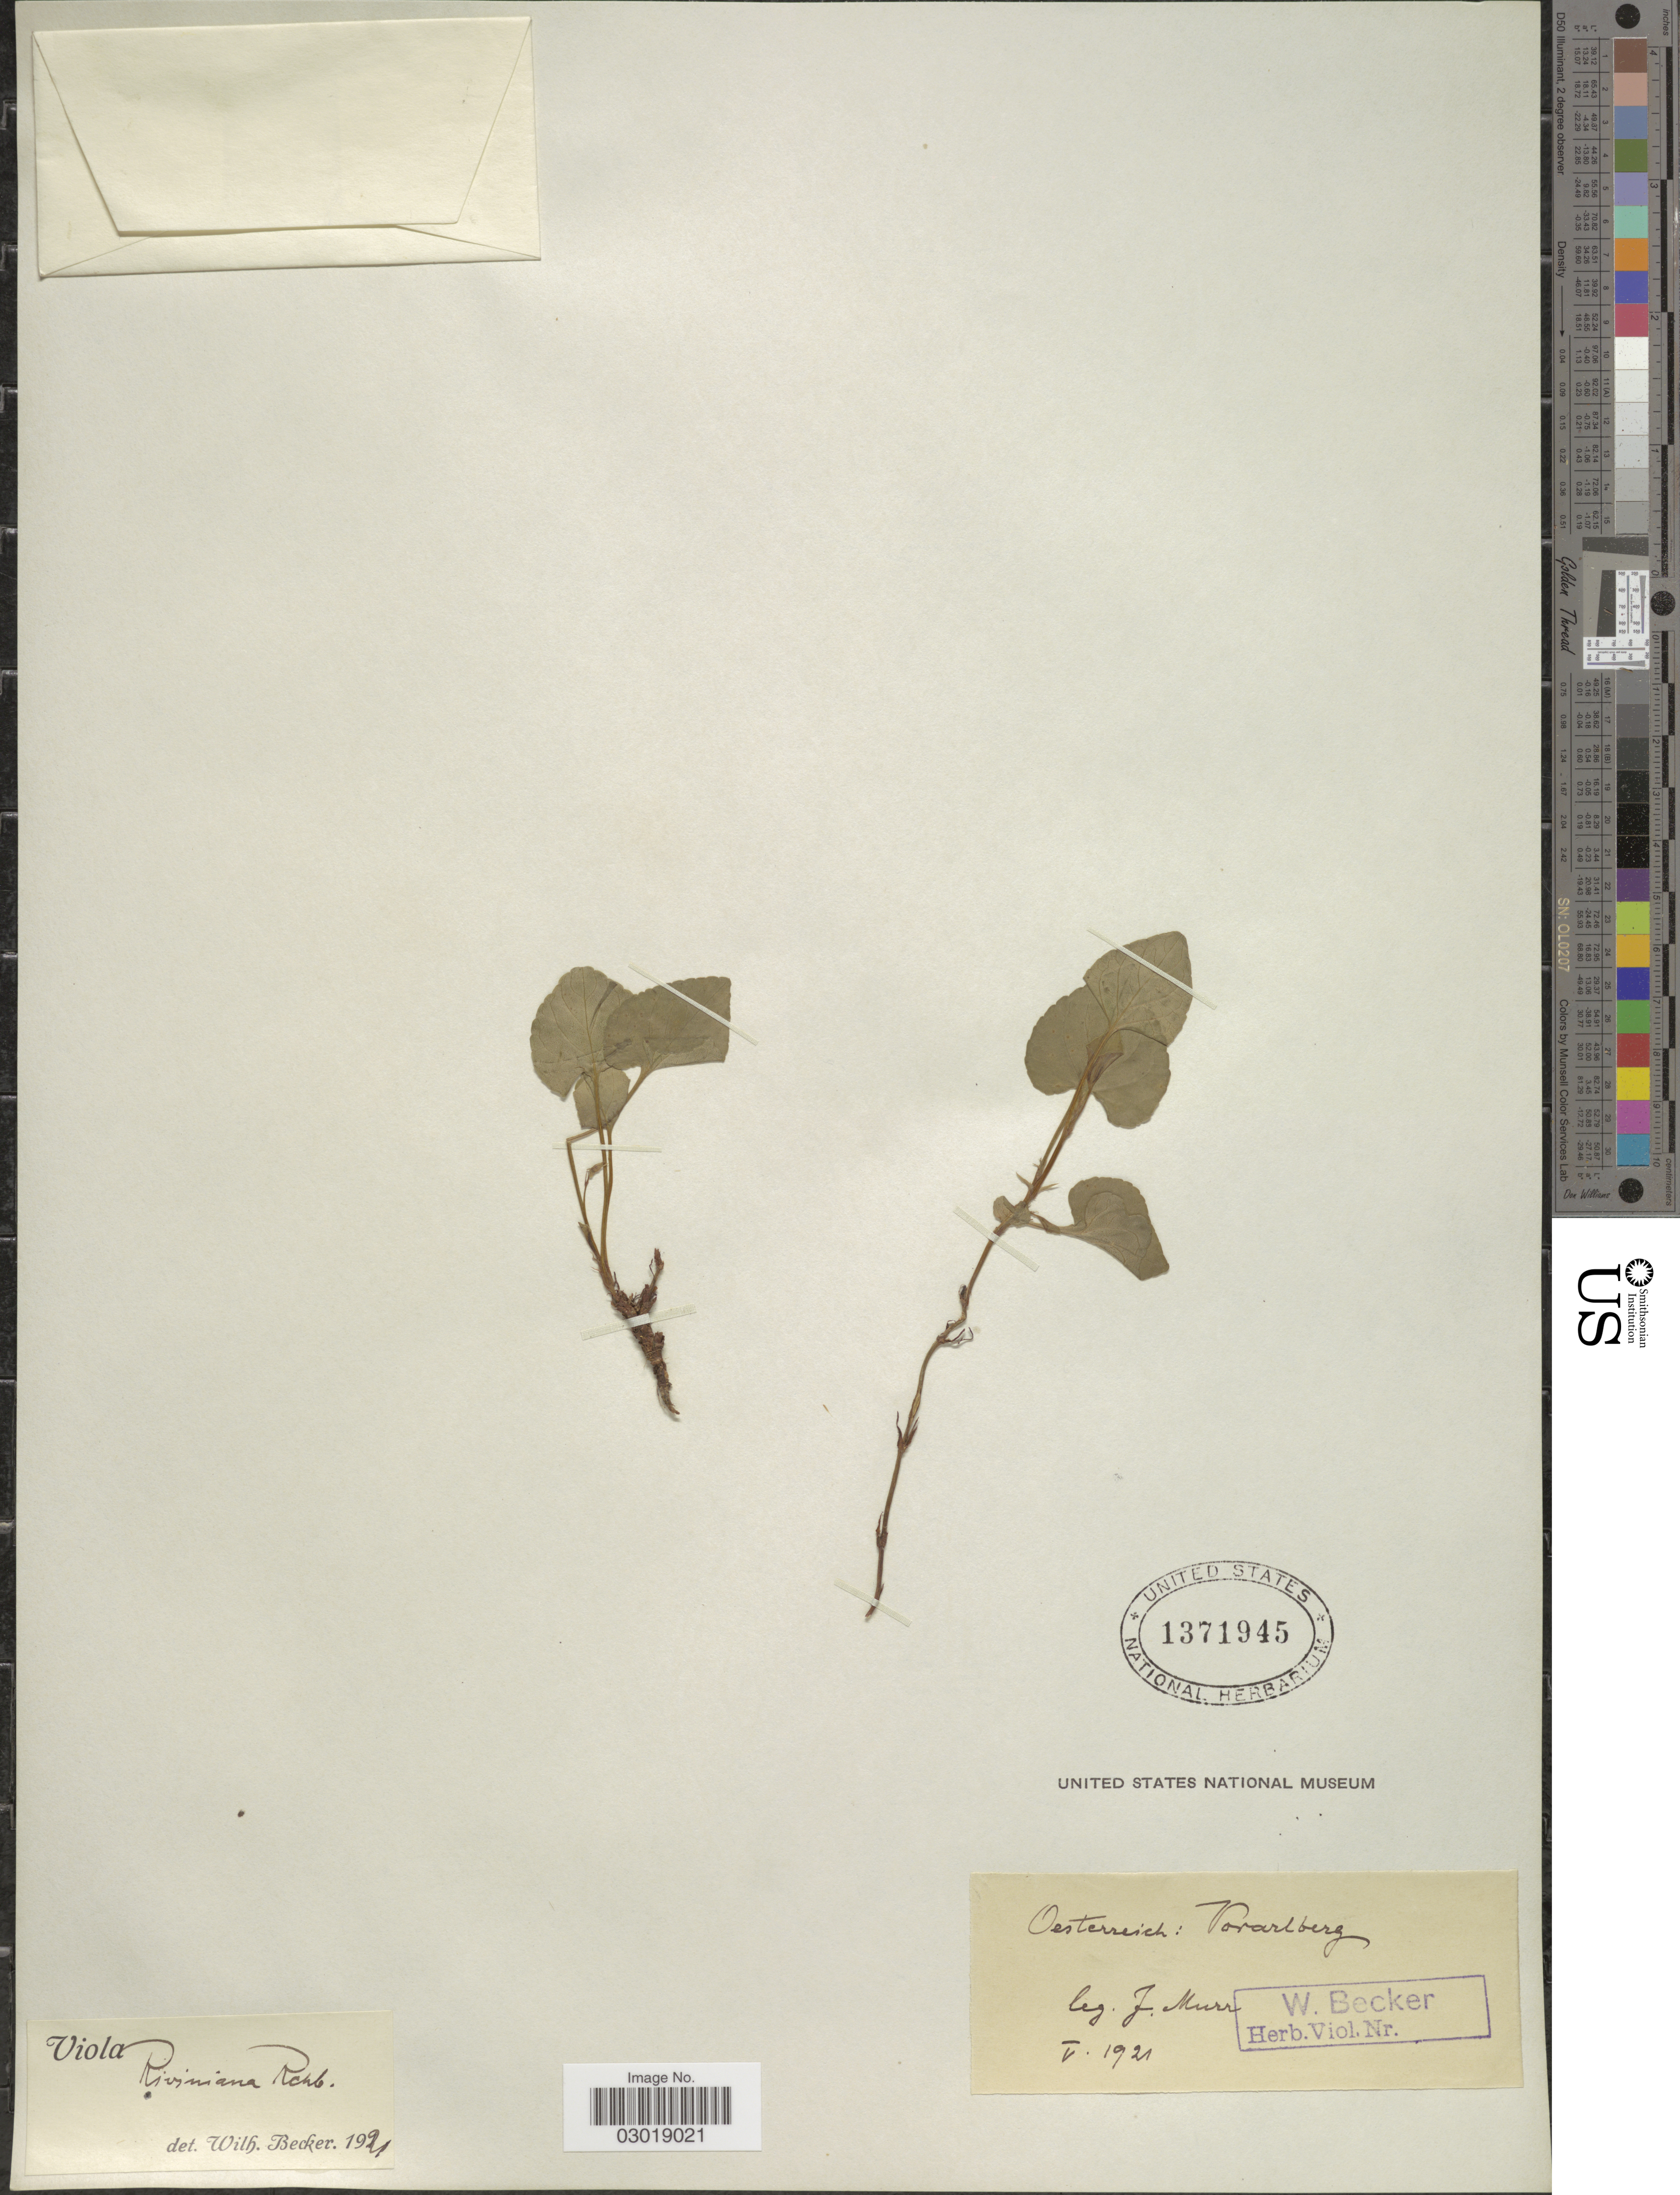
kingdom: Plantae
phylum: Tracheophyta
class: Magnoliopsida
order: Malpighiales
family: Violaceae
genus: Viola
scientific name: Viola riviniana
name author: Rchb.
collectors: J. Murr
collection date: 1921-05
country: Austria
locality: Oesterreich: Vorarlberg.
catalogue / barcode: US 1371945